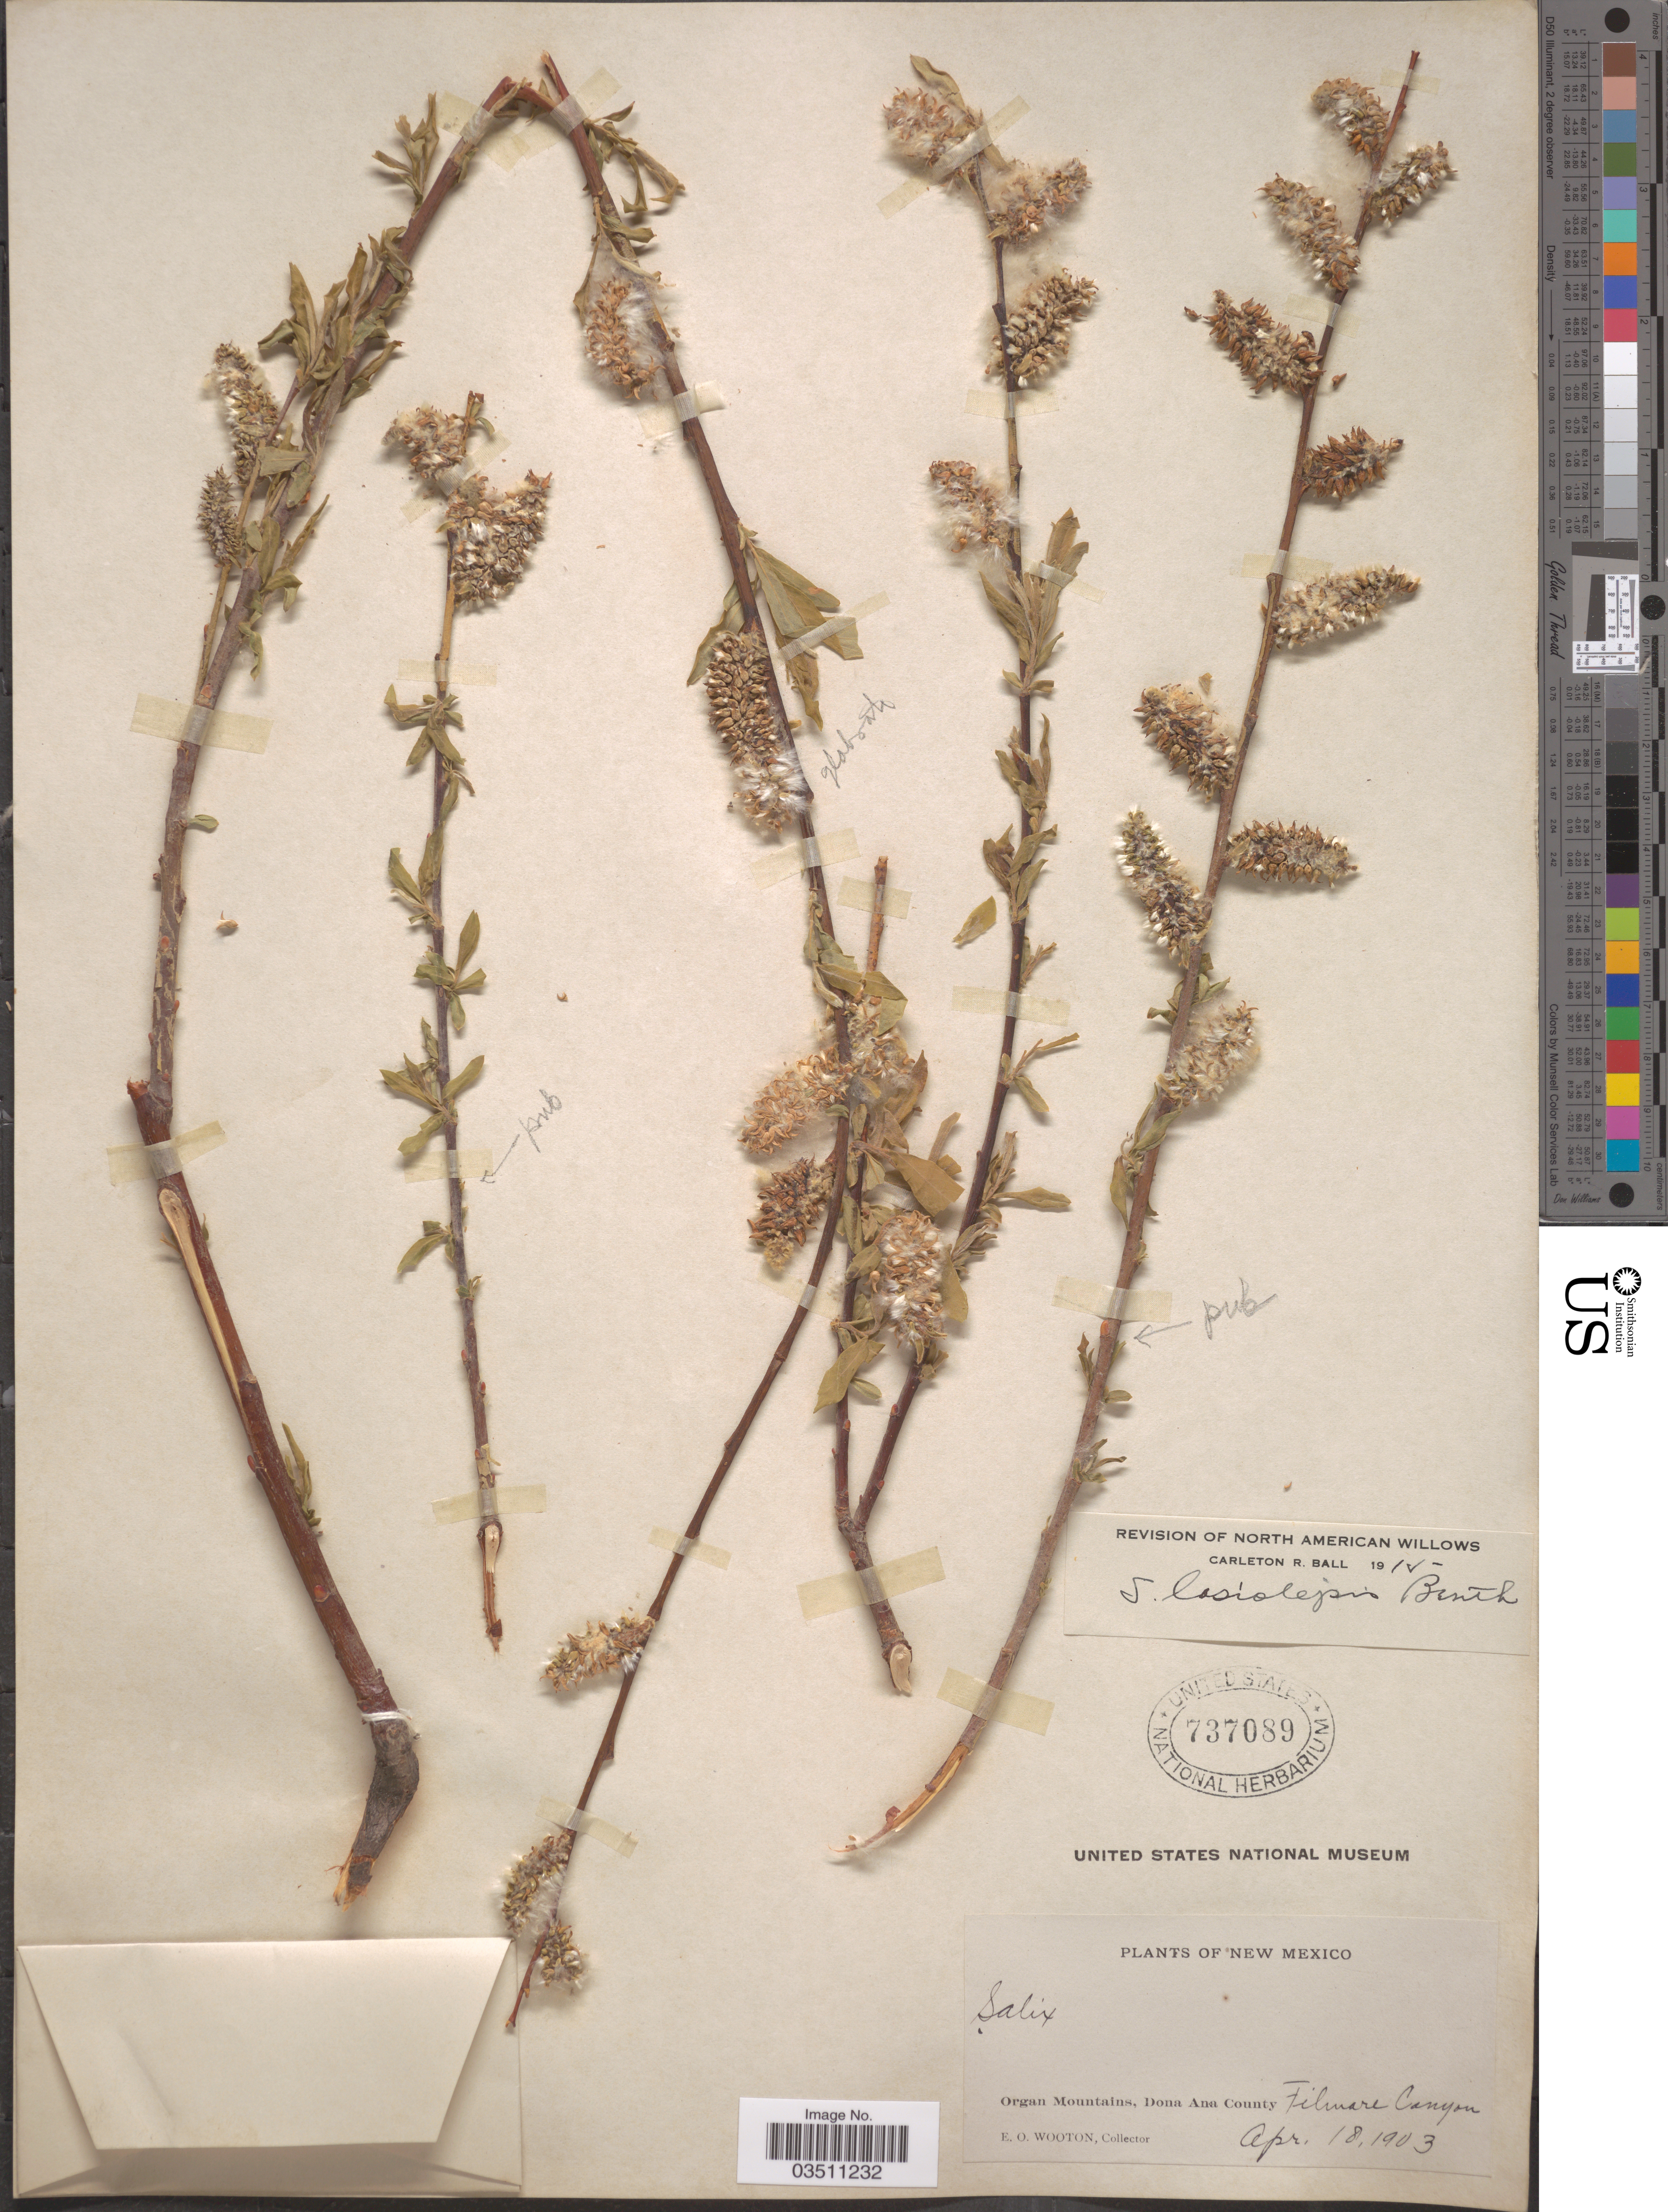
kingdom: Plantae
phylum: Tracheophyta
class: Magnoliopsida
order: Malpighiales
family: Salicaceae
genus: Salix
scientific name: Salix lasiolepis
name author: Benth.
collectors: E. O. Wooton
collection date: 1903-04-18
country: United States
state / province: New Mexico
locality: Organ Mountains, Dona Ana County. Filmore Canyon.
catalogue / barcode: US 737089